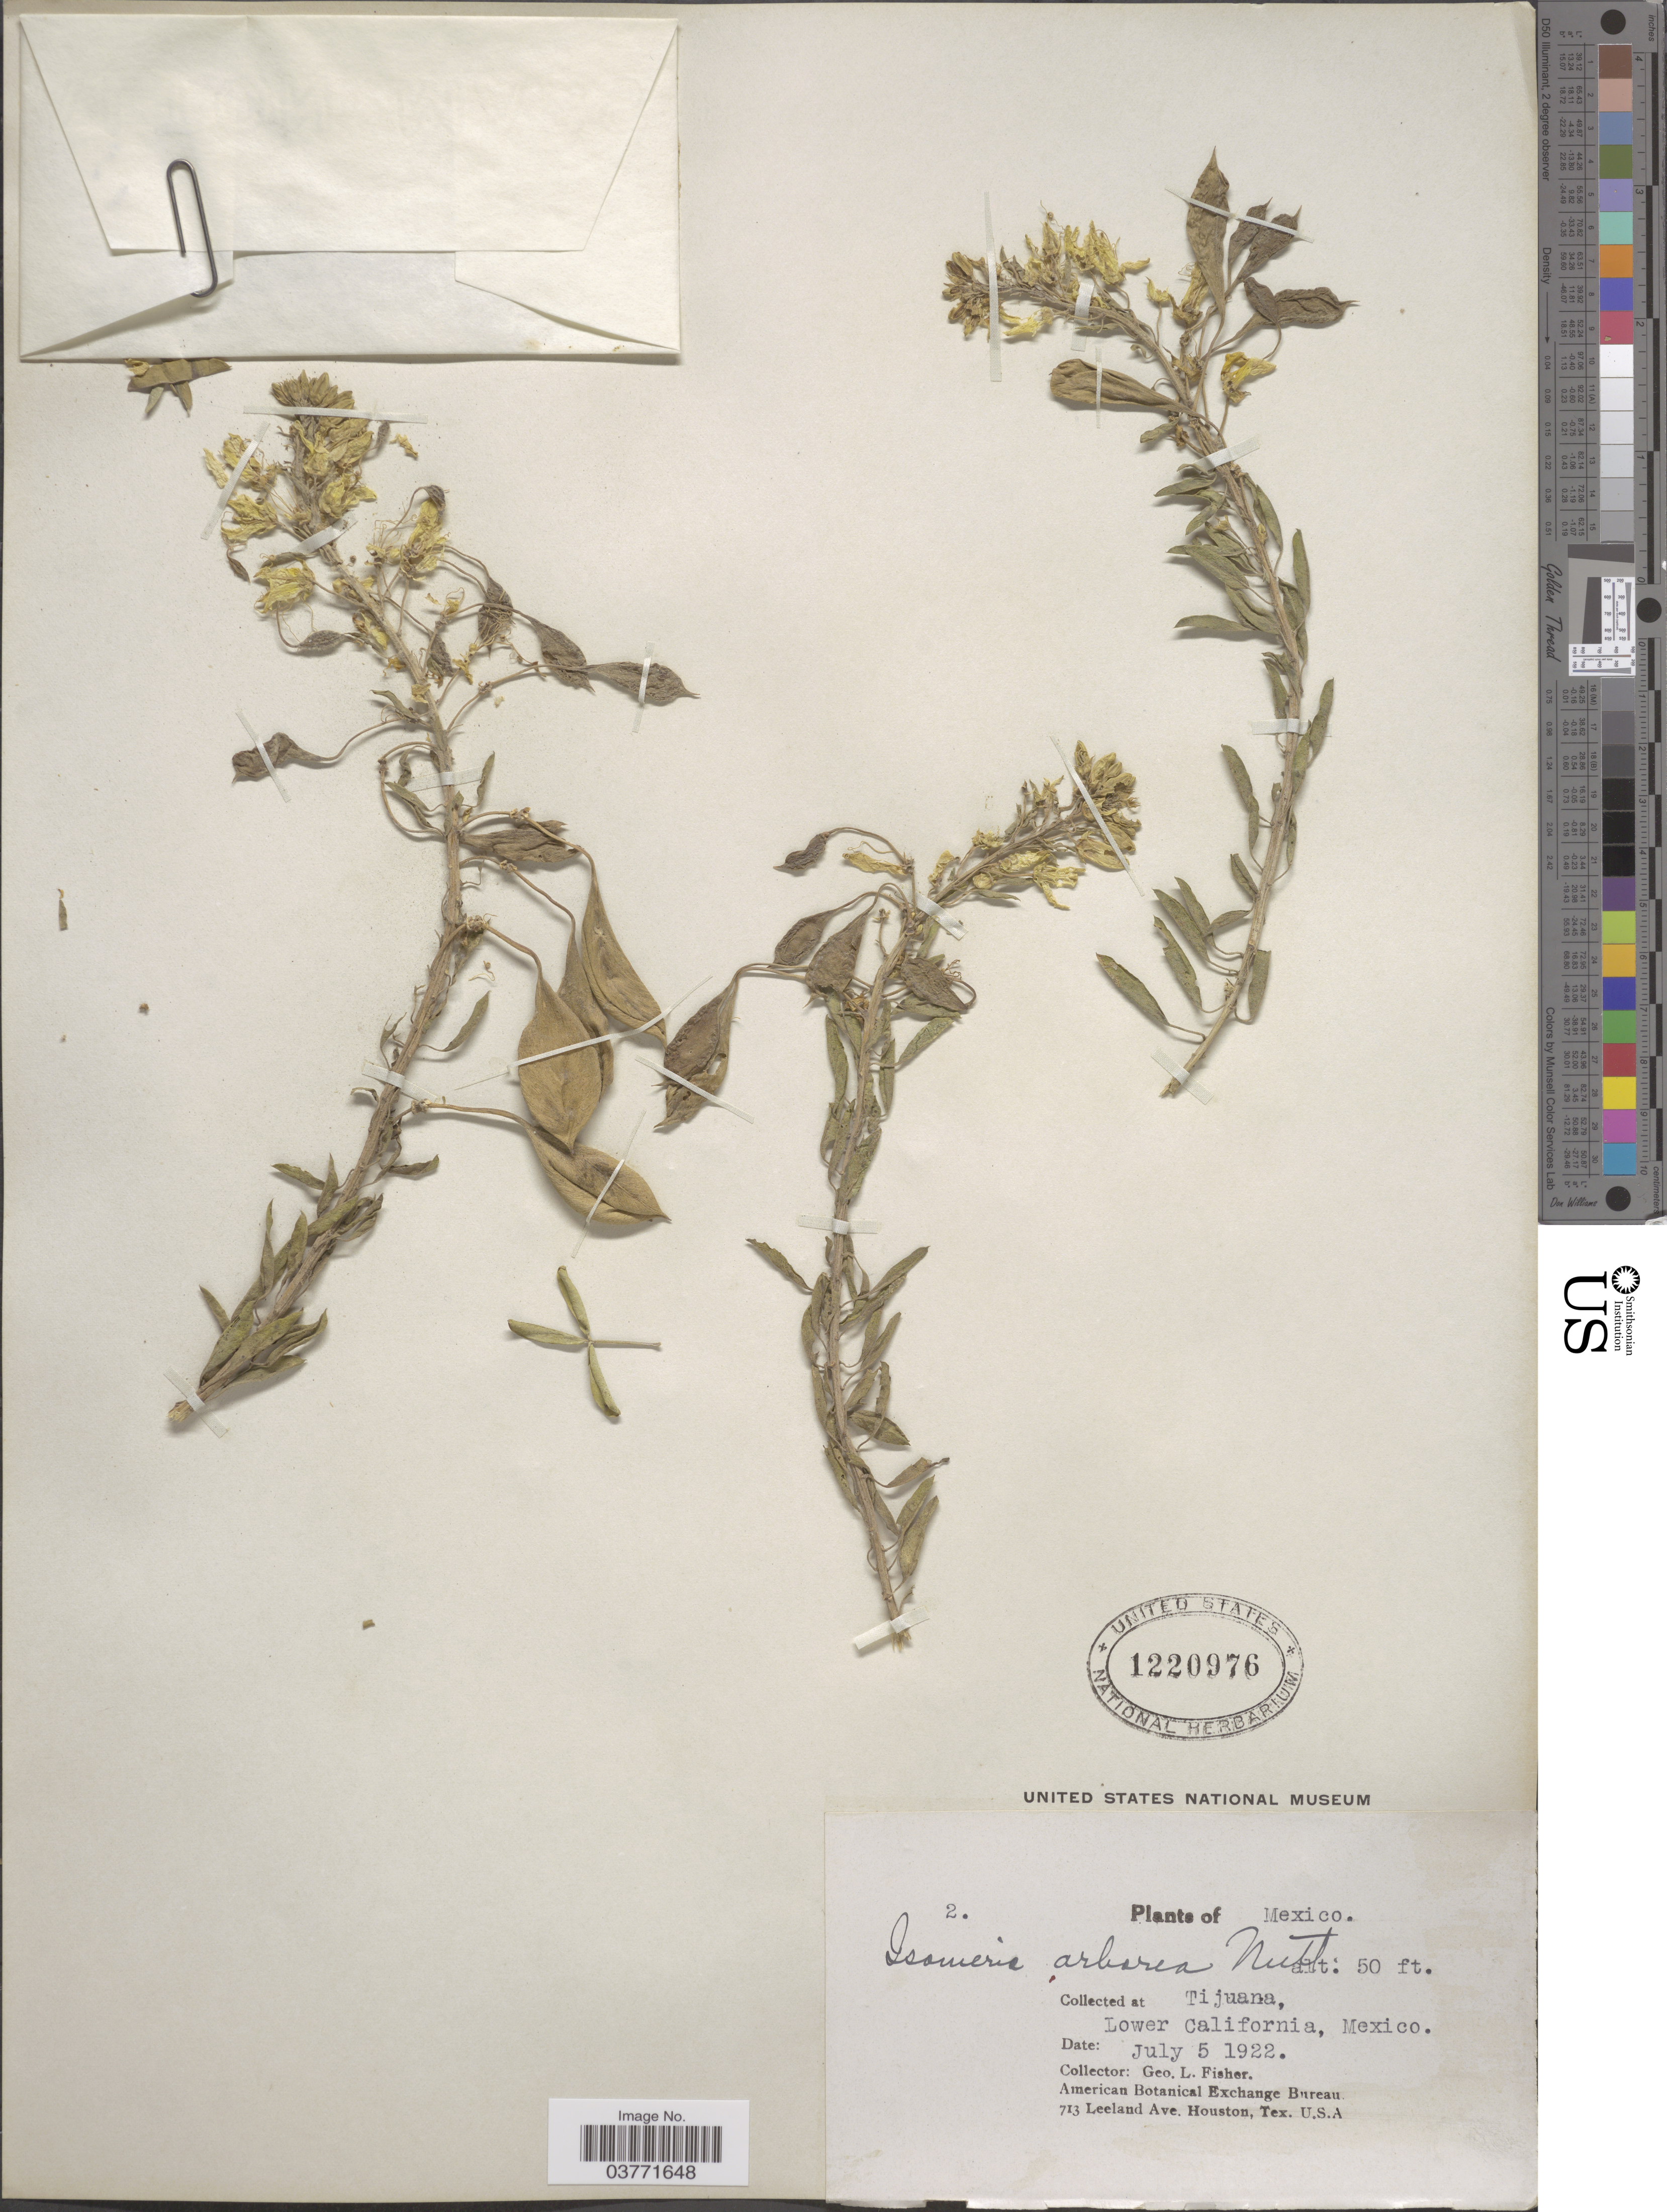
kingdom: Plantae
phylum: Tracheophyta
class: Magnoliopsida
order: Brassicales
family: Cleomaceae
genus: Cleomella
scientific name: Cleomella arborea var. arborea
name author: (Nutt.) Roalson & J.C. Hall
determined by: Strong, Mark T., (BOT), Smithsonian Institution - National Museum of Natural History (UNITED STATES)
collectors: G. L. Fisher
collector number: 2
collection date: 1922-07-05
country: Mexico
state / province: Baja California Norte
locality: Tijuana, Lower California.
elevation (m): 15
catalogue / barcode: US 1220976